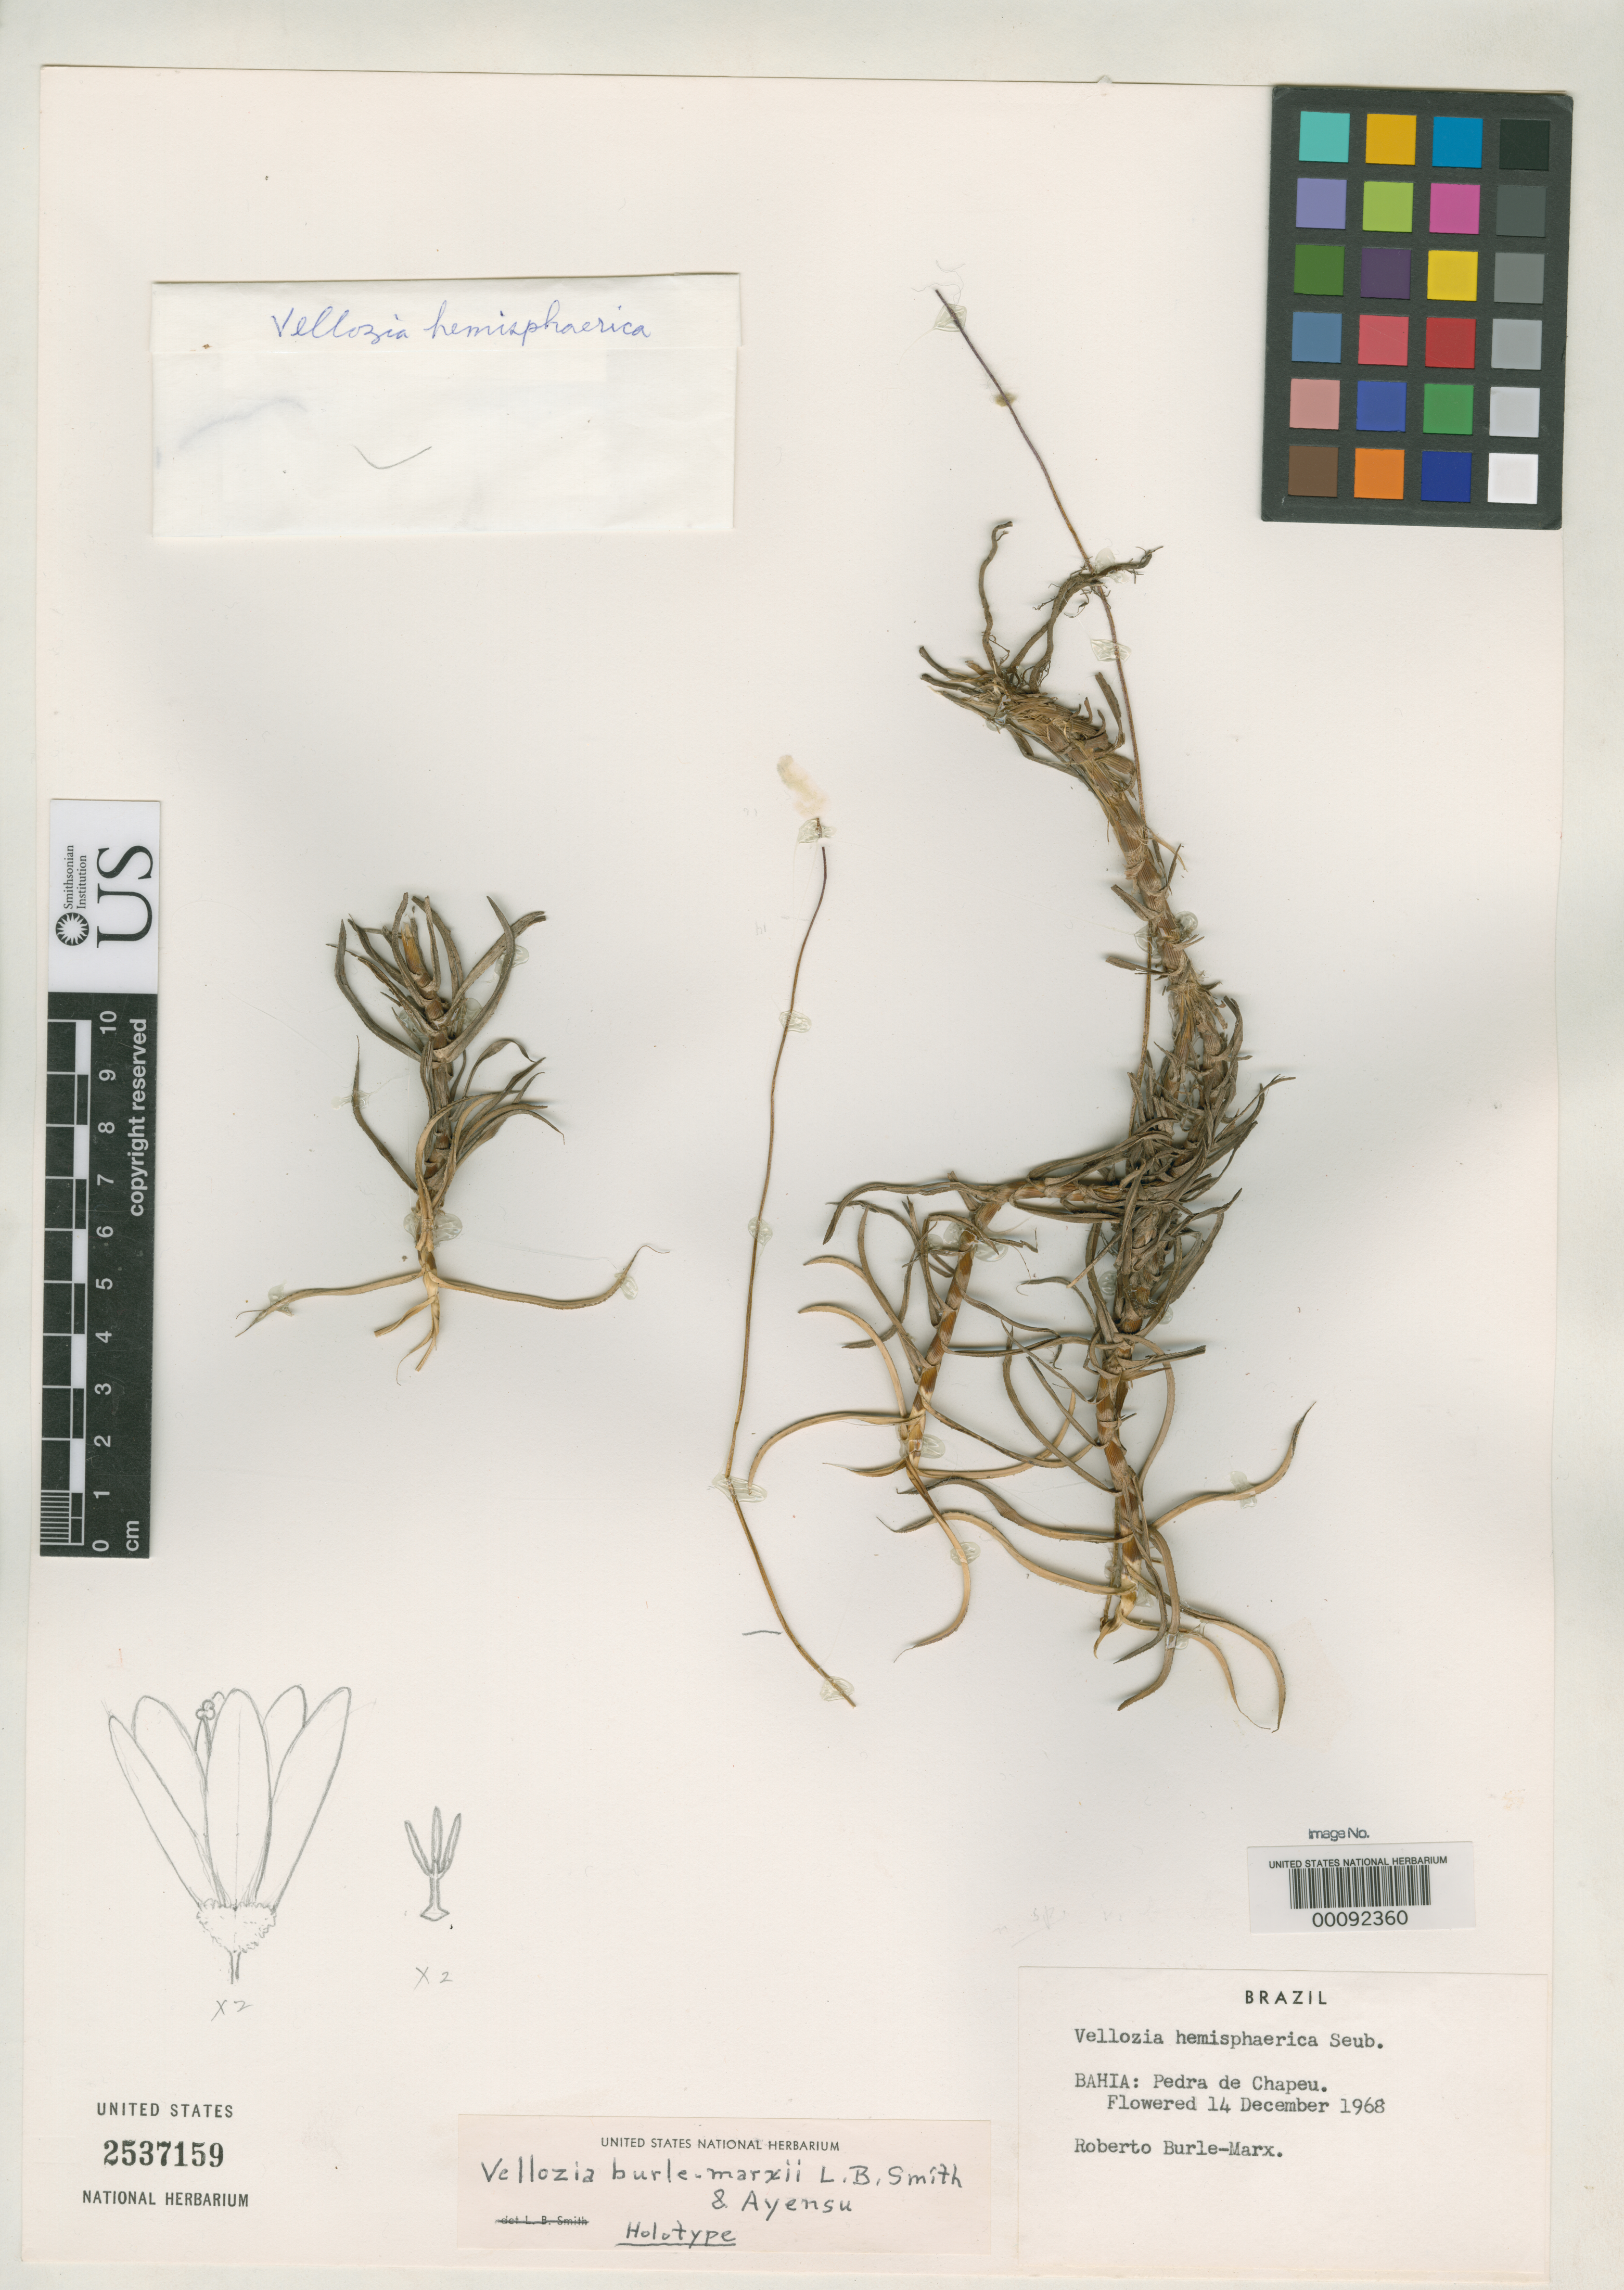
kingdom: Plantae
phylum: Tracheophyta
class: Liliopsida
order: Pandanales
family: Velloziaceae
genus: Vellozia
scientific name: Vellozia burle-marxii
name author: L.B. Sm. & Ayensu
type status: Holotype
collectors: R. Burle-Marx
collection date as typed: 14 Dec 1968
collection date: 1968-12-14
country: Brazil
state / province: Bahia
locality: Pedra de Chapeu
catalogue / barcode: US 2537159